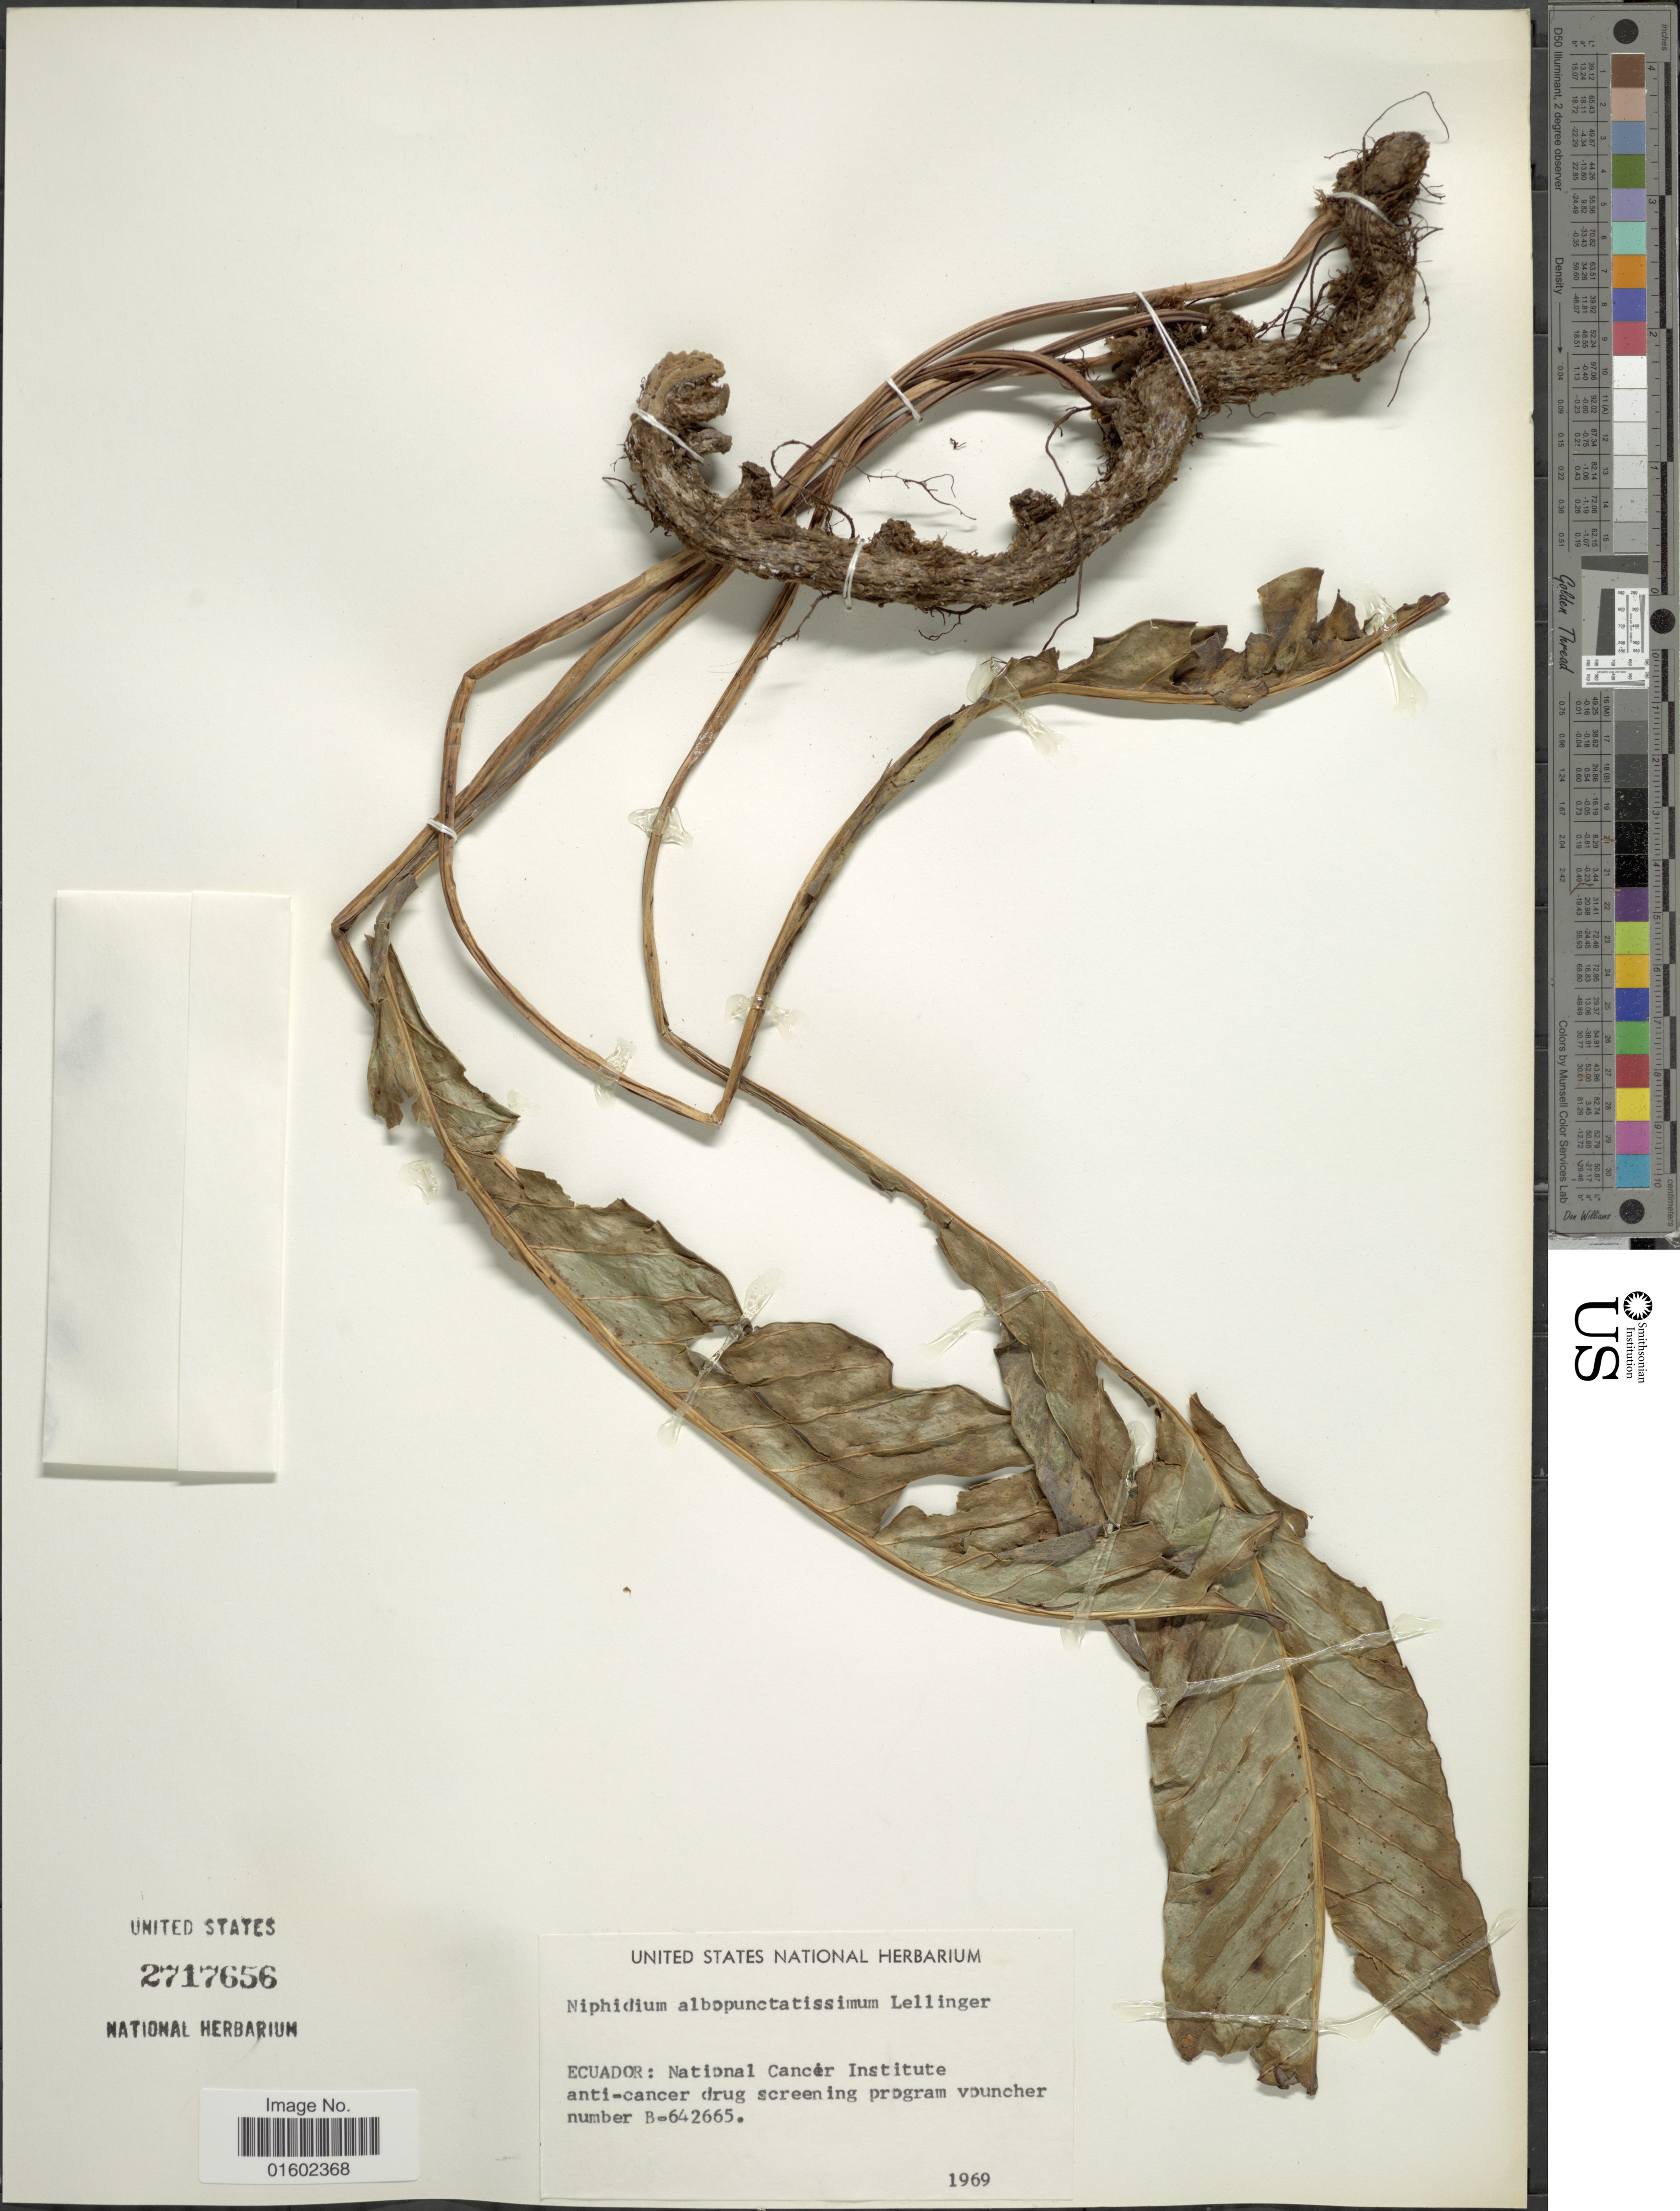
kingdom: Plantae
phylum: Tracheophyta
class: Polypodiopsida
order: Polypodiales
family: Polypodiaceae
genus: Niphidium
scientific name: Niphidium albopunctatissimum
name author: Lellinger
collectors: National Cancer Institute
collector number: B-642665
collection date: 1969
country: Ecuador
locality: National Cancer Institute, anti-cancer drug screening program voucher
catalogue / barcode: US 2717656